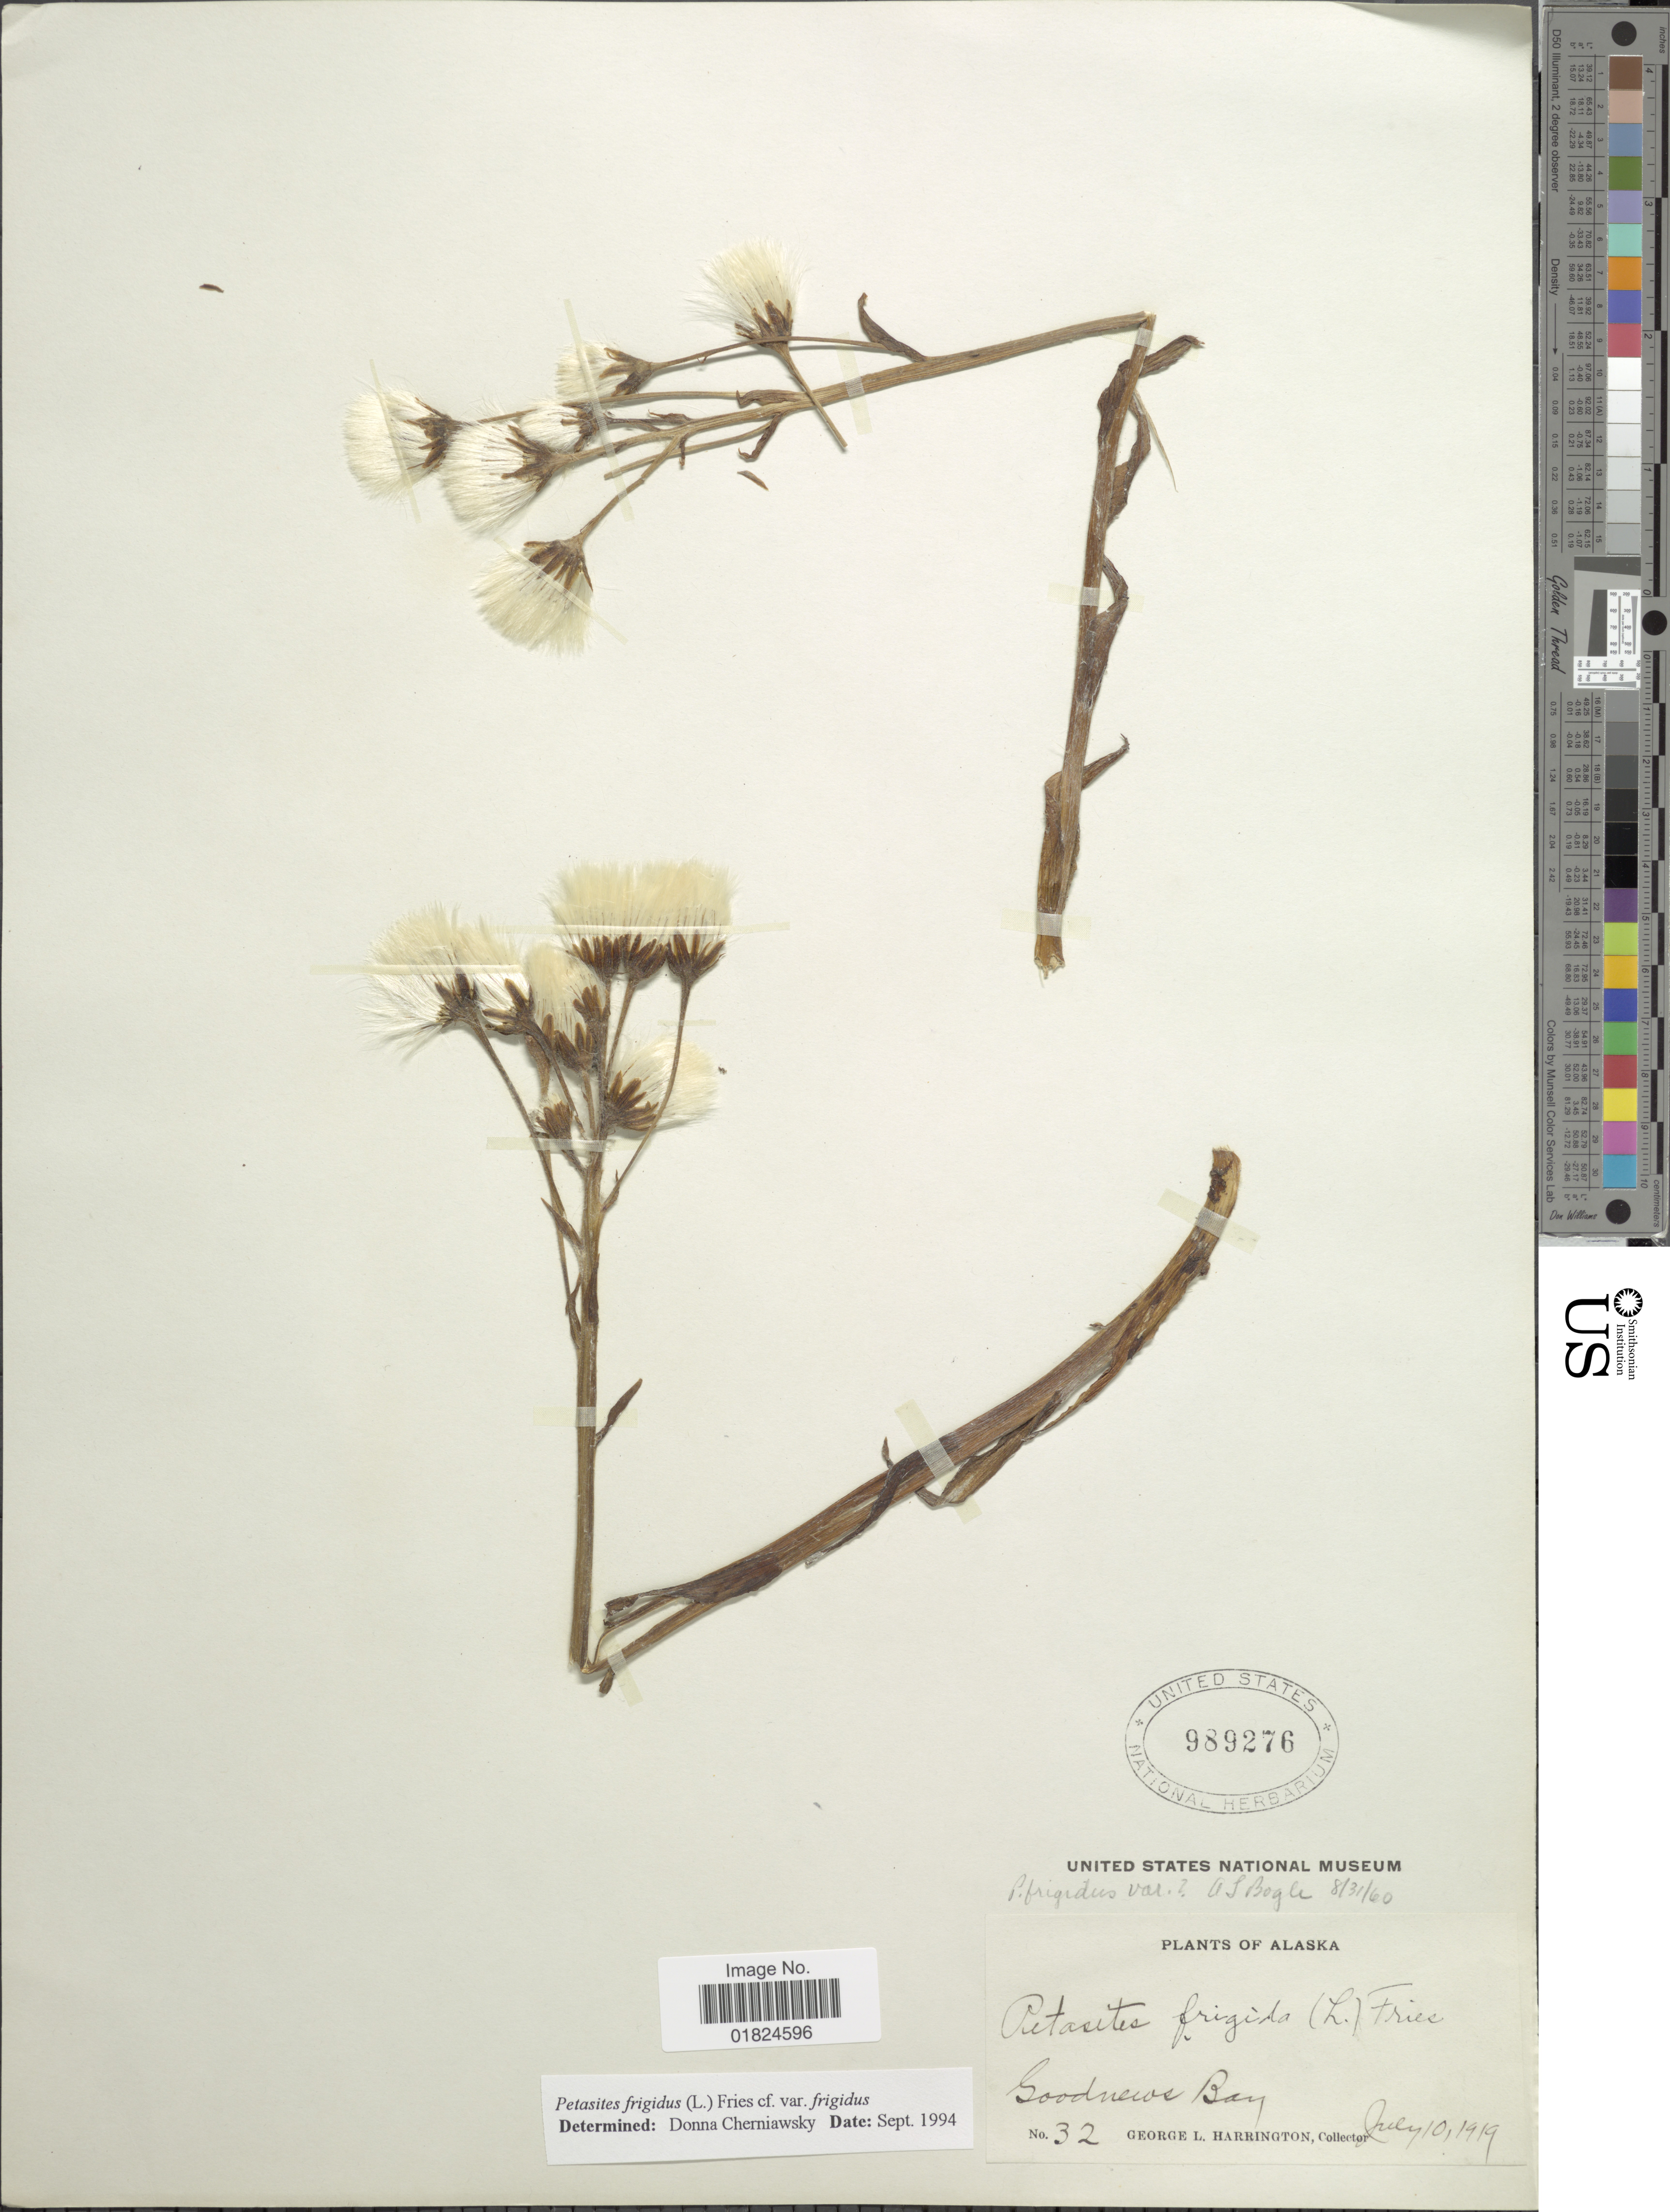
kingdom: Plantae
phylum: Tracheophyta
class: Magnoliopsida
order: Asterales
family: Asteraceae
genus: Petasites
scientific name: Petasites frigidus var. frigidus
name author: (L.) Fr.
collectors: G. Harrington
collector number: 32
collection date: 1919-07-10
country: United States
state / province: Alaska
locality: Goodnews Bay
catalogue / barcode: US 989276